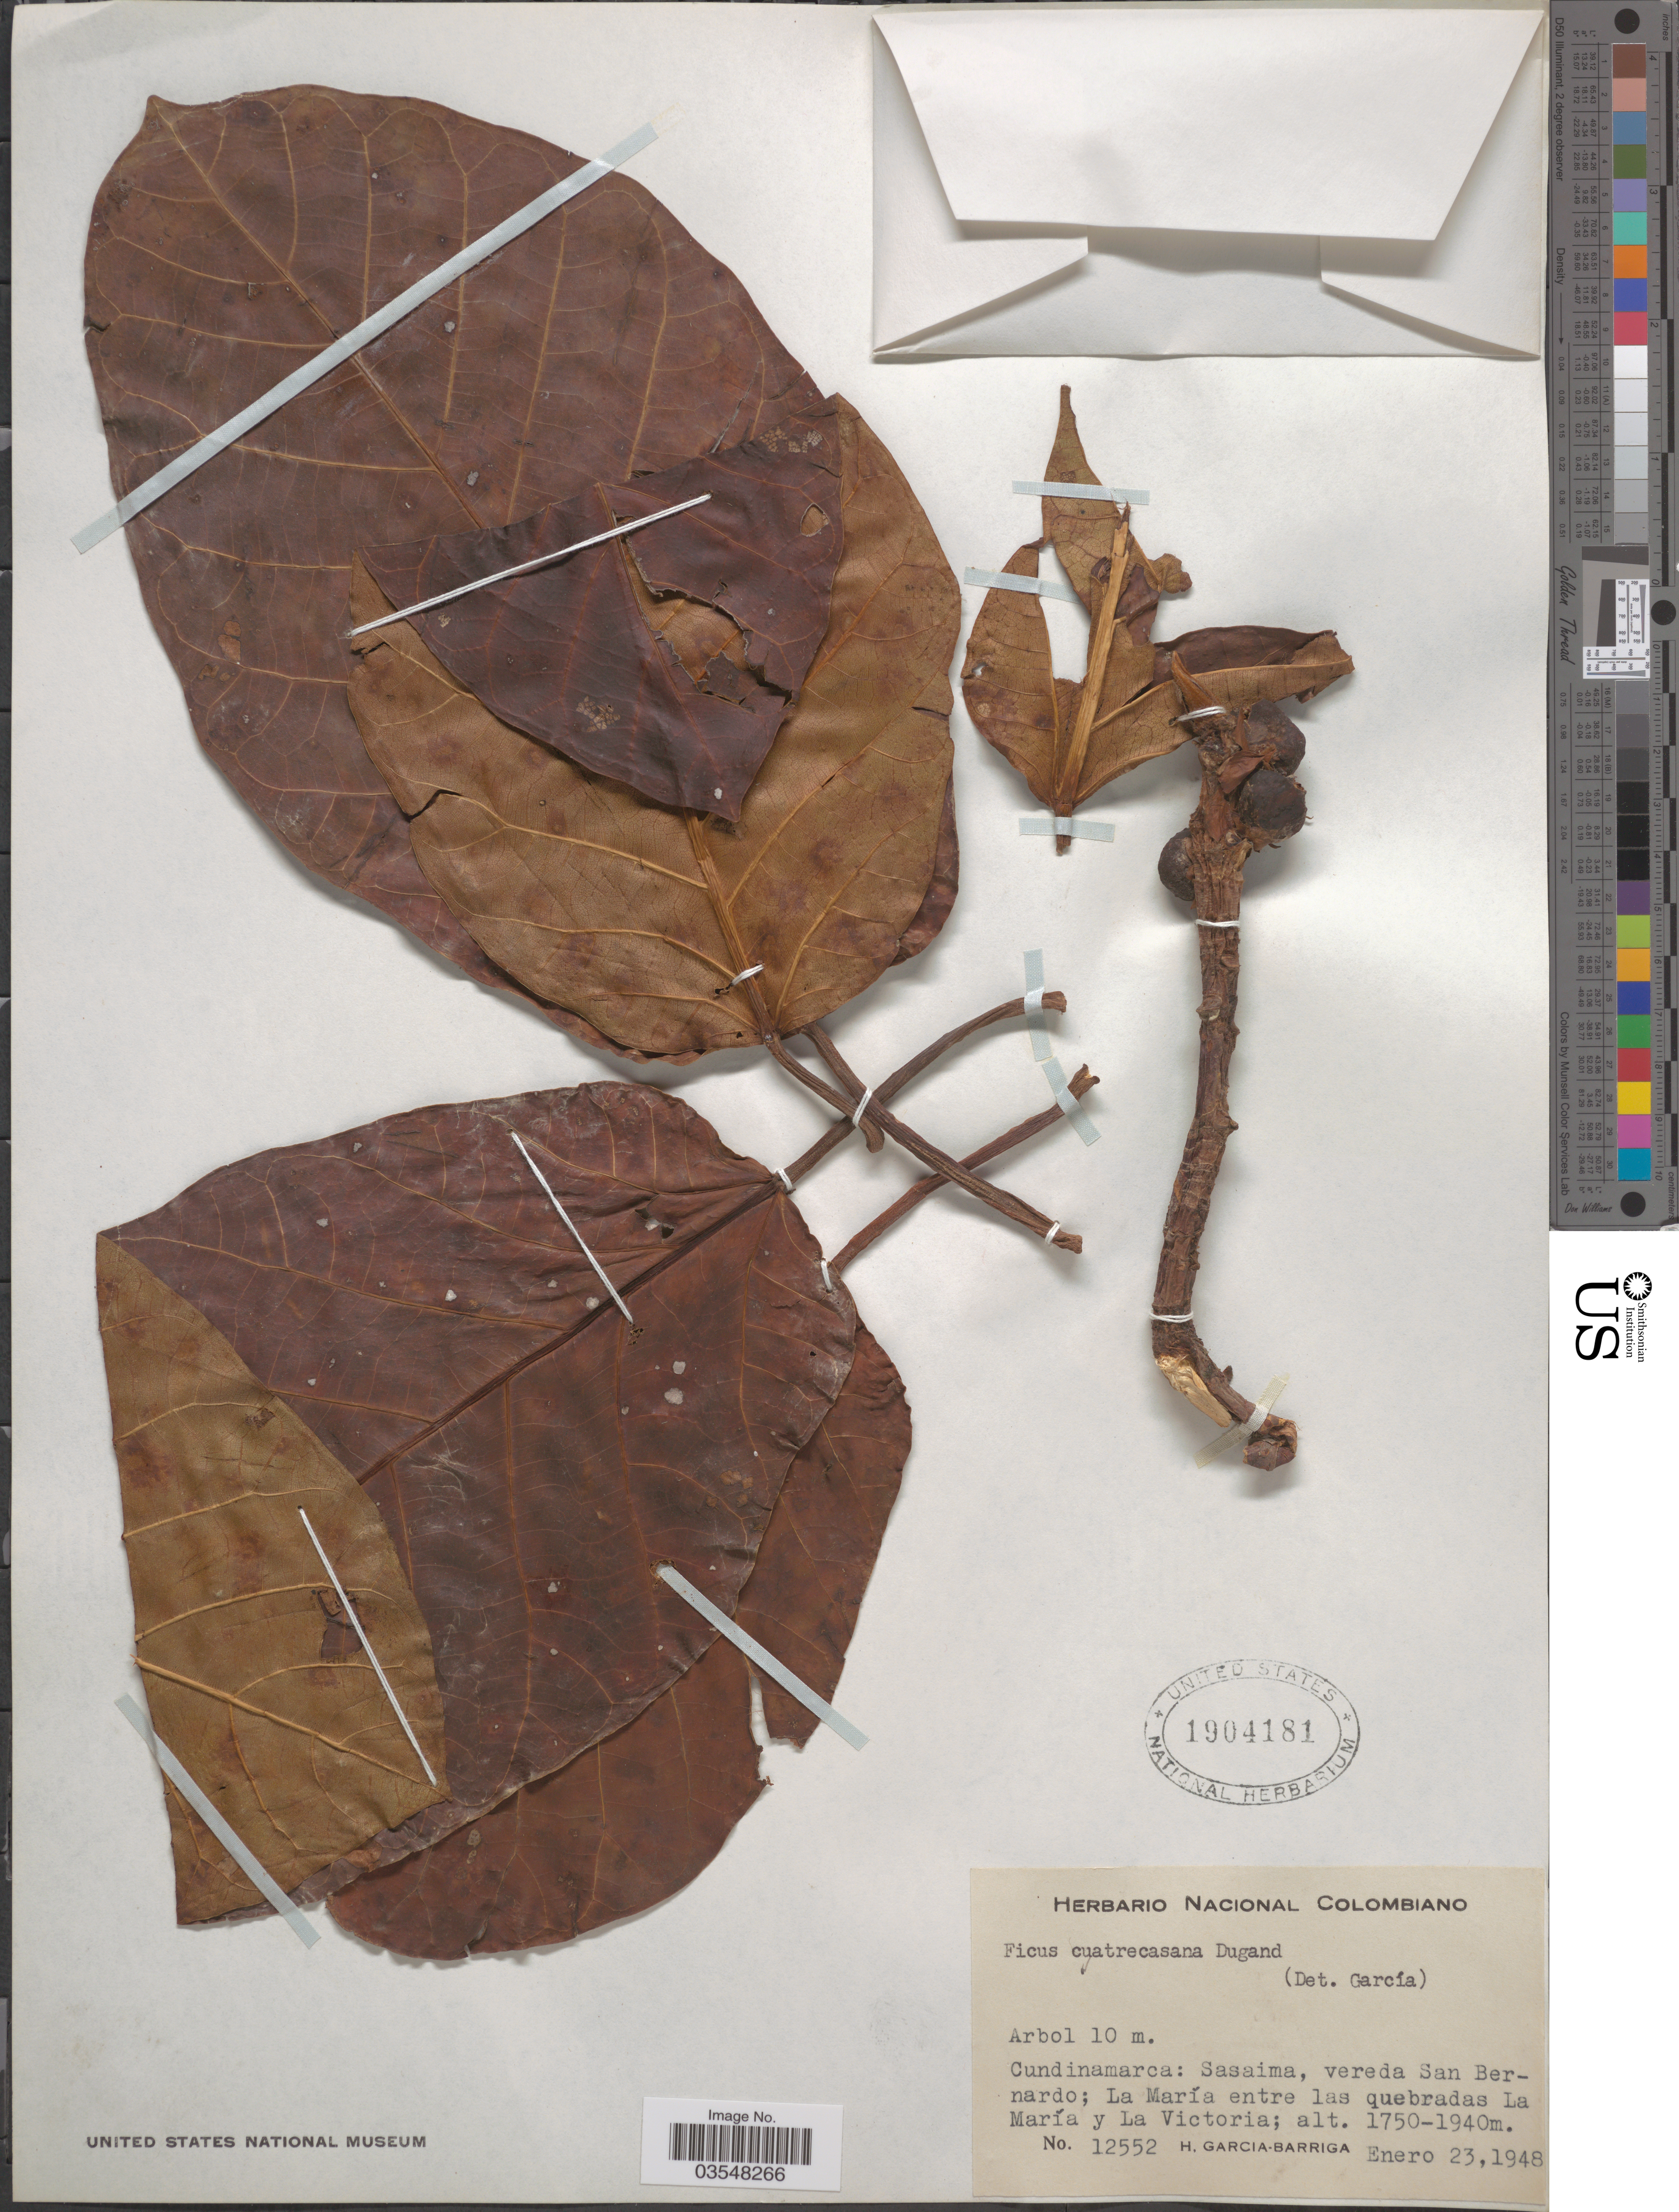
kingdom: Plantae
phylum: Tracheophyta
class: Magnoliopsida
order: Rosales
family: Moraceae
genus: Ficus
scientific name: Ficus cuatrecasasiana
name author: Dugand G.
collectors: H. García Barriga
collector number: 12552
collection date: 1948-01-23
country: Colombia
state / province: Cundinamarca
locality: Sasaima, vereda San Bernardo; La María entre las quebradas La María y La Victoria.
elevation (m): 1750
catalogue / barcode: US 1904181